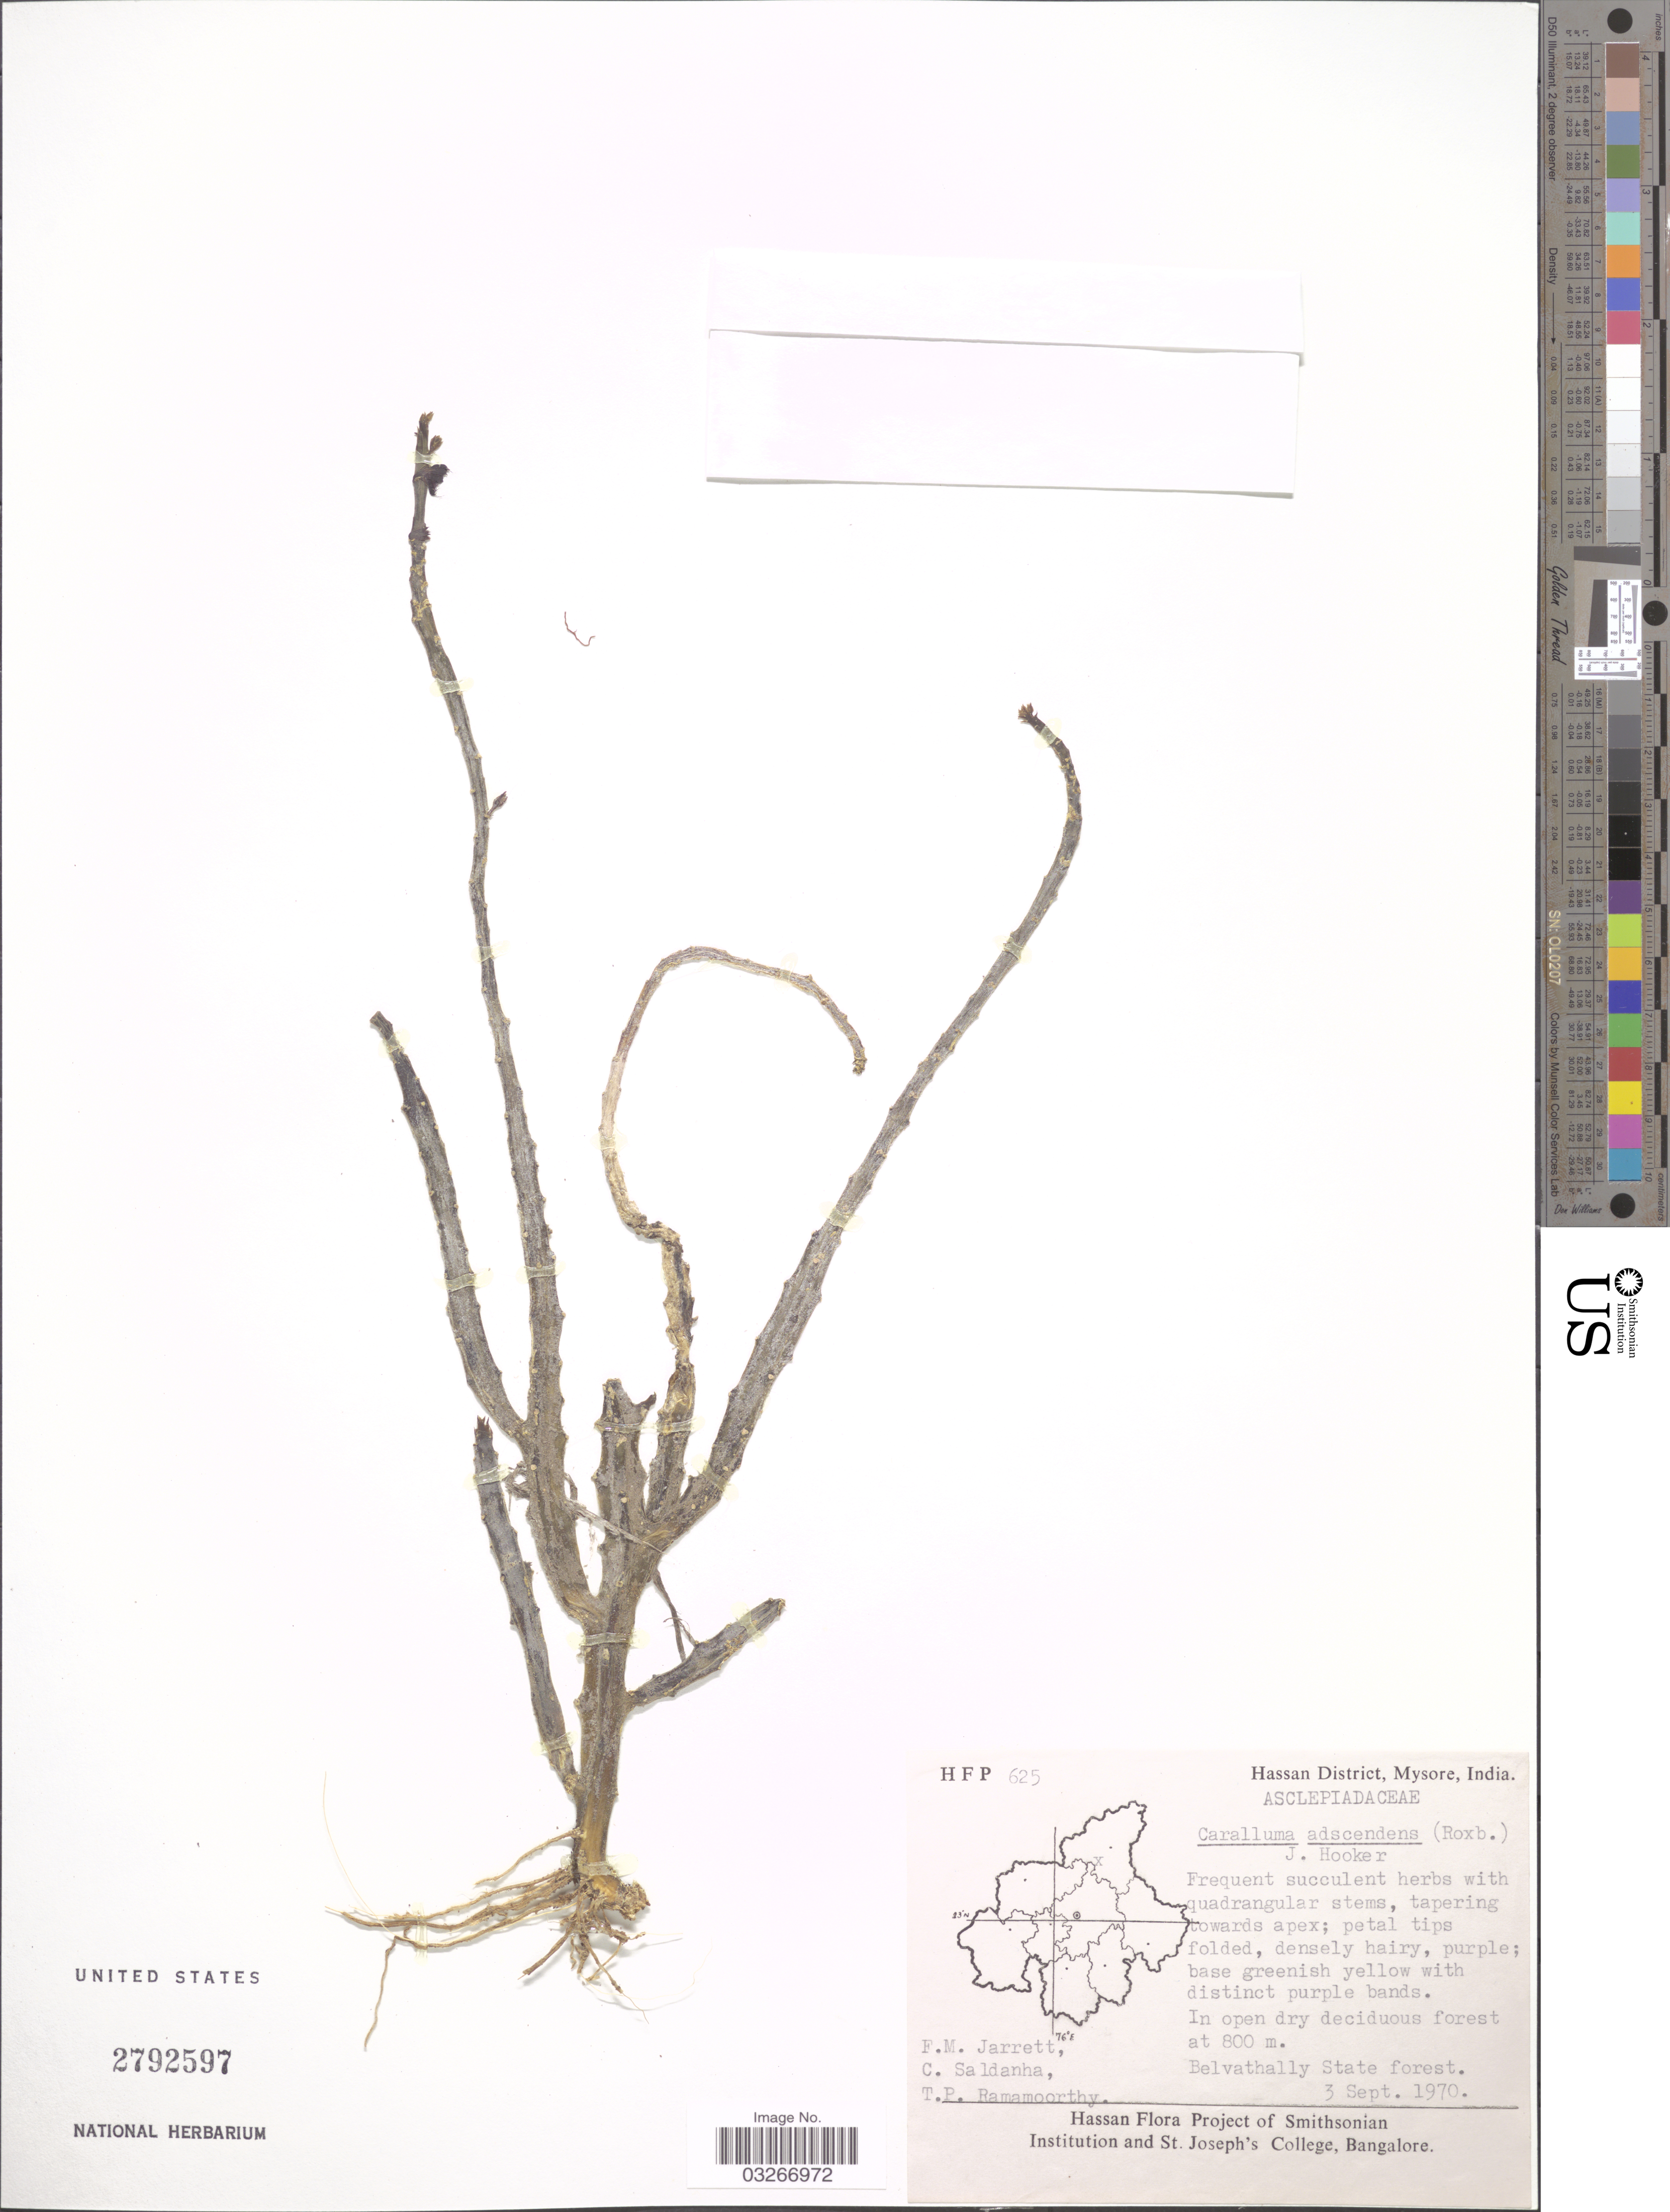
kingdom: Plantae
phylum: Tracheophyta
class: Magnoliopsida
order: Gentianales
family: Apocynaceae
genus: Caralluma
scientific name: Caralluma adscendens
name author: (Roxb.) Haw.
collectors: F. M. Jarrett, C. Saldanha & T. P. Ramamoorthy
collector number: HFP625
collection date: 1970-09-03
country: India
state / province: Karnataka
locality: Hassan District, Mysore. Belvathally State forest.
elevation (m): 800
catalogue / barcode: US 2792597